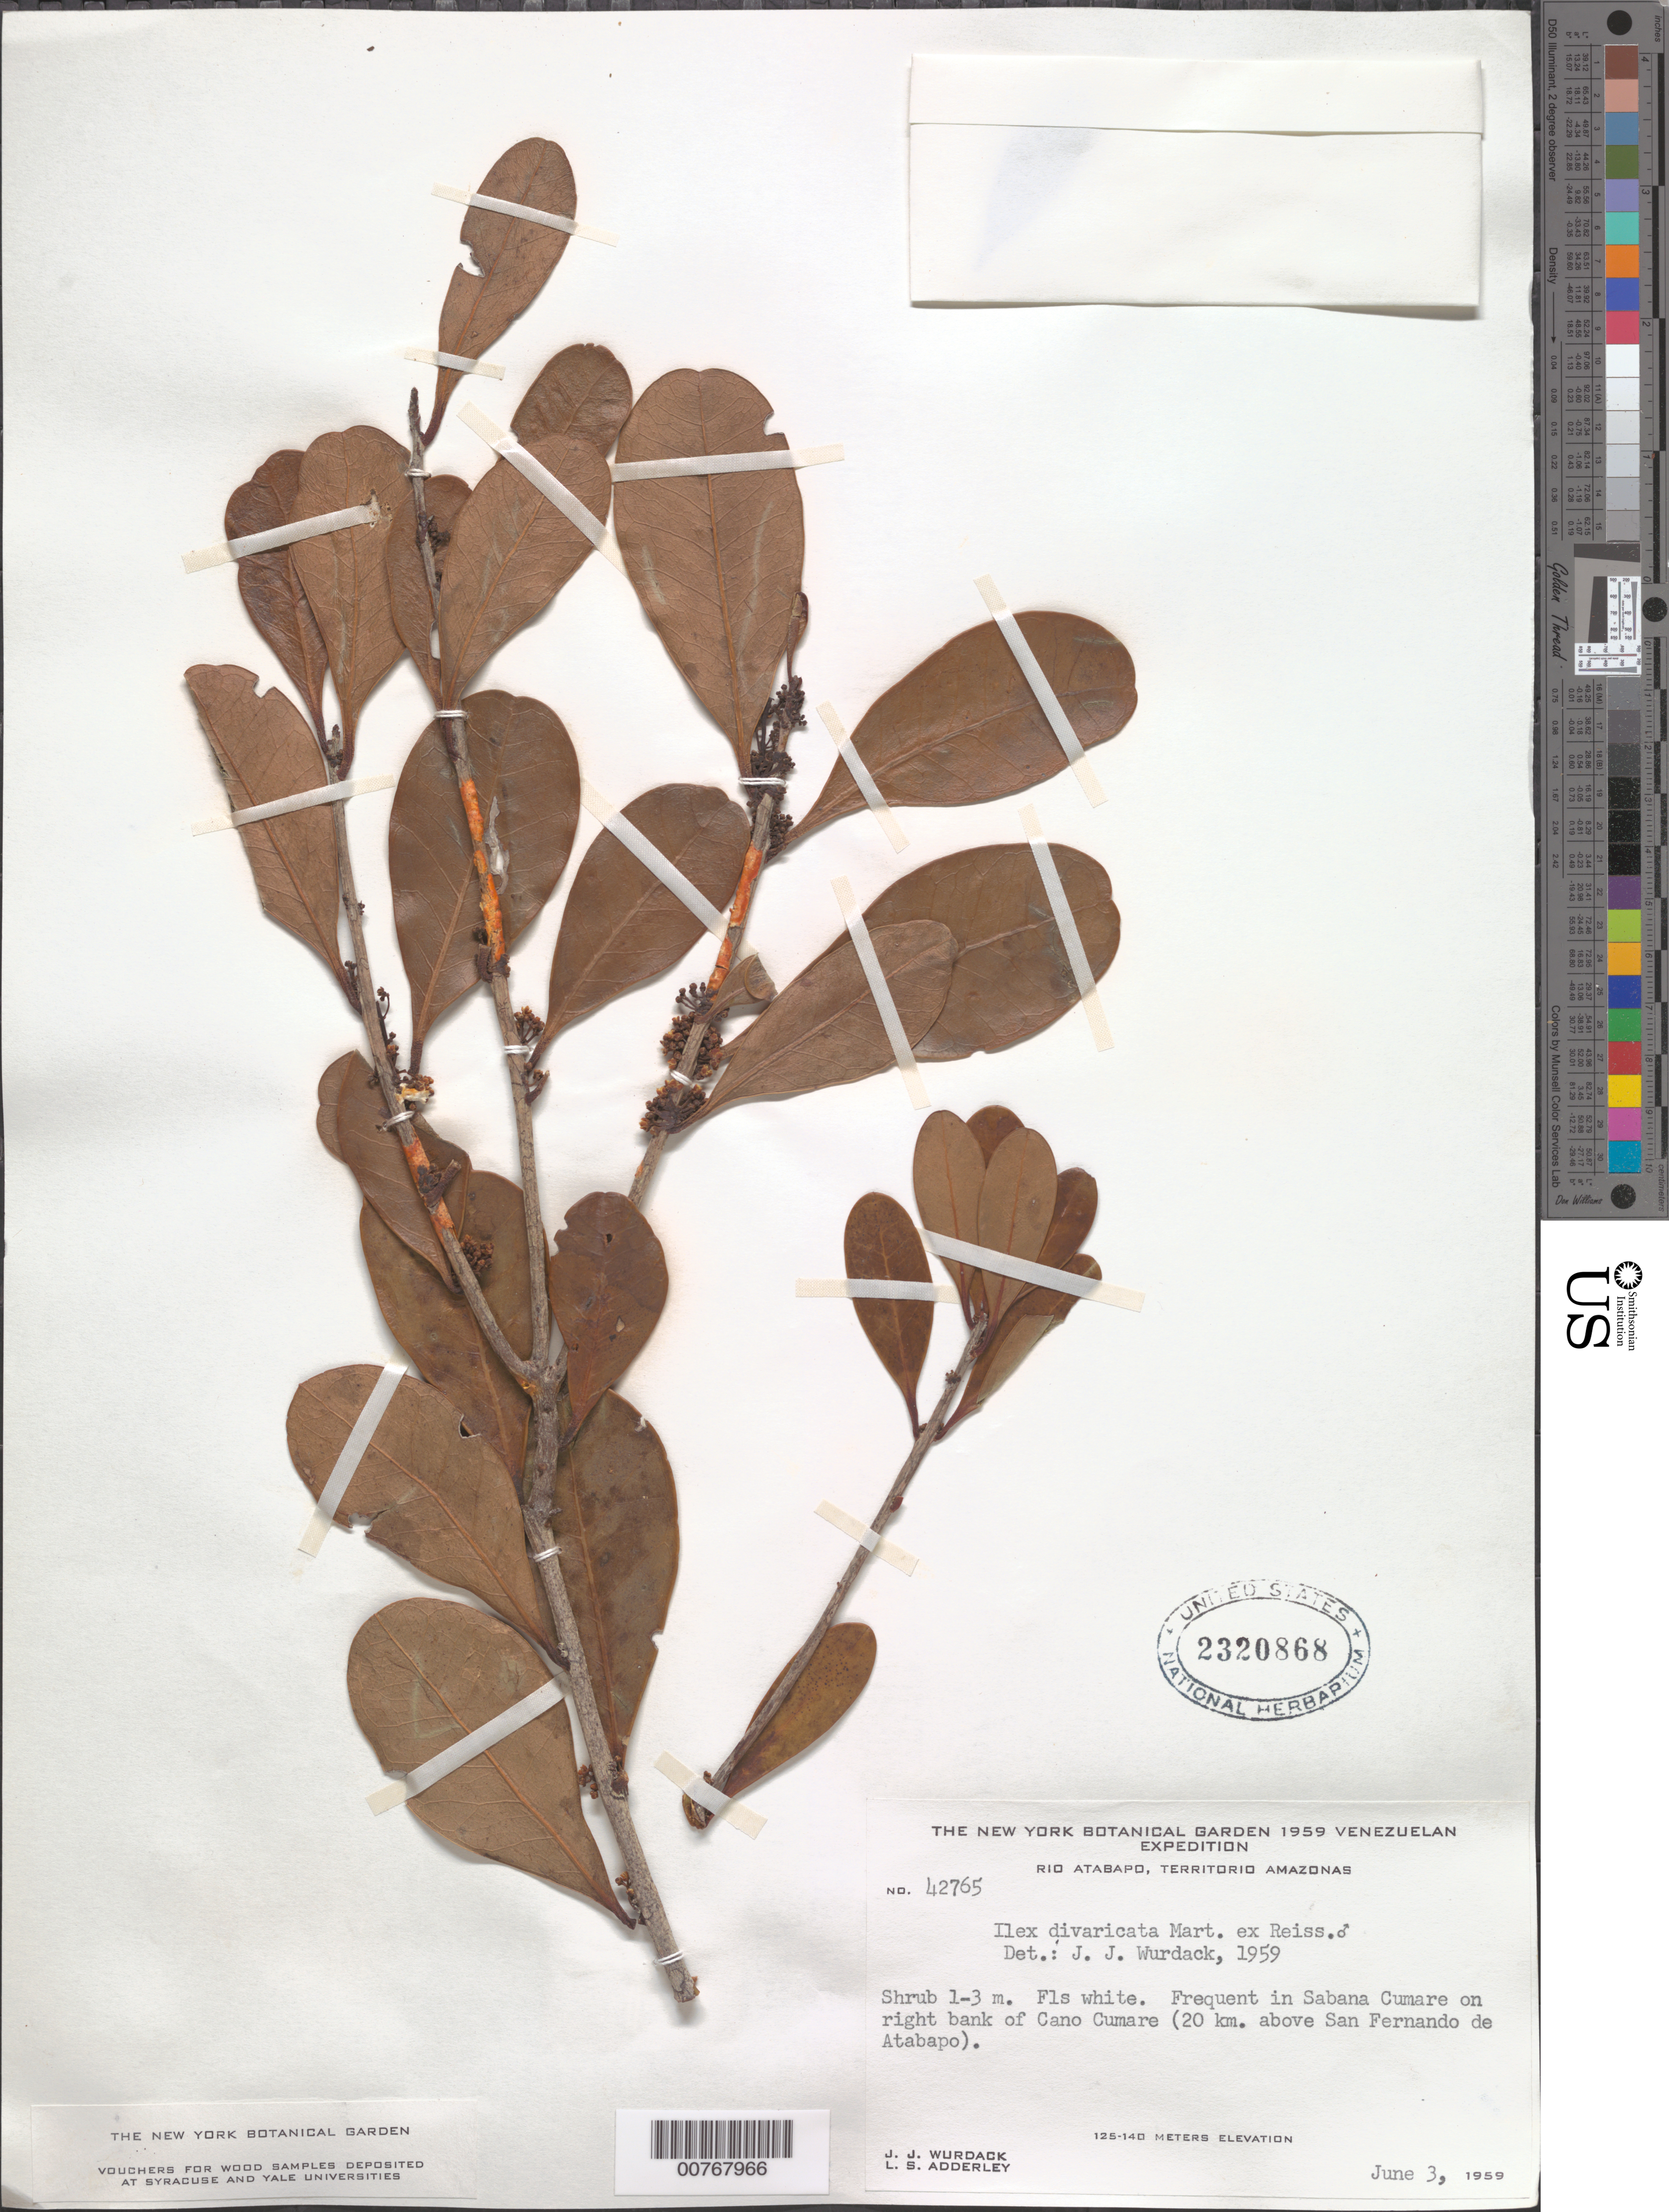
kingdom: Plantae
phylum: Tracheophyta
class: Magnoliopsida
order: Aquifoliales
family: Aquifoliaceae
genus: Ilex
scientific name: Ilex divaricata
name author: Mart. ex Reissek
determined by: Wurdack, John J., (US), US (UNITED STATES)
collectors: J. J. Wurdack & L. S. Adderley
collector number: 42765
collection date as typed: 3-Jun-59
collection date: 1959-06-03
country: Venezuela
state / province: Amazonas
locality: Sabana Cumare on right bank of Caño Cumare, Río Atabapo, 20 km above San Fernando de Atabapo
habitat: Cumare savanna along right bank of Caño Cumare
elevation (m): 125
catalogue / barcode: US 2320868